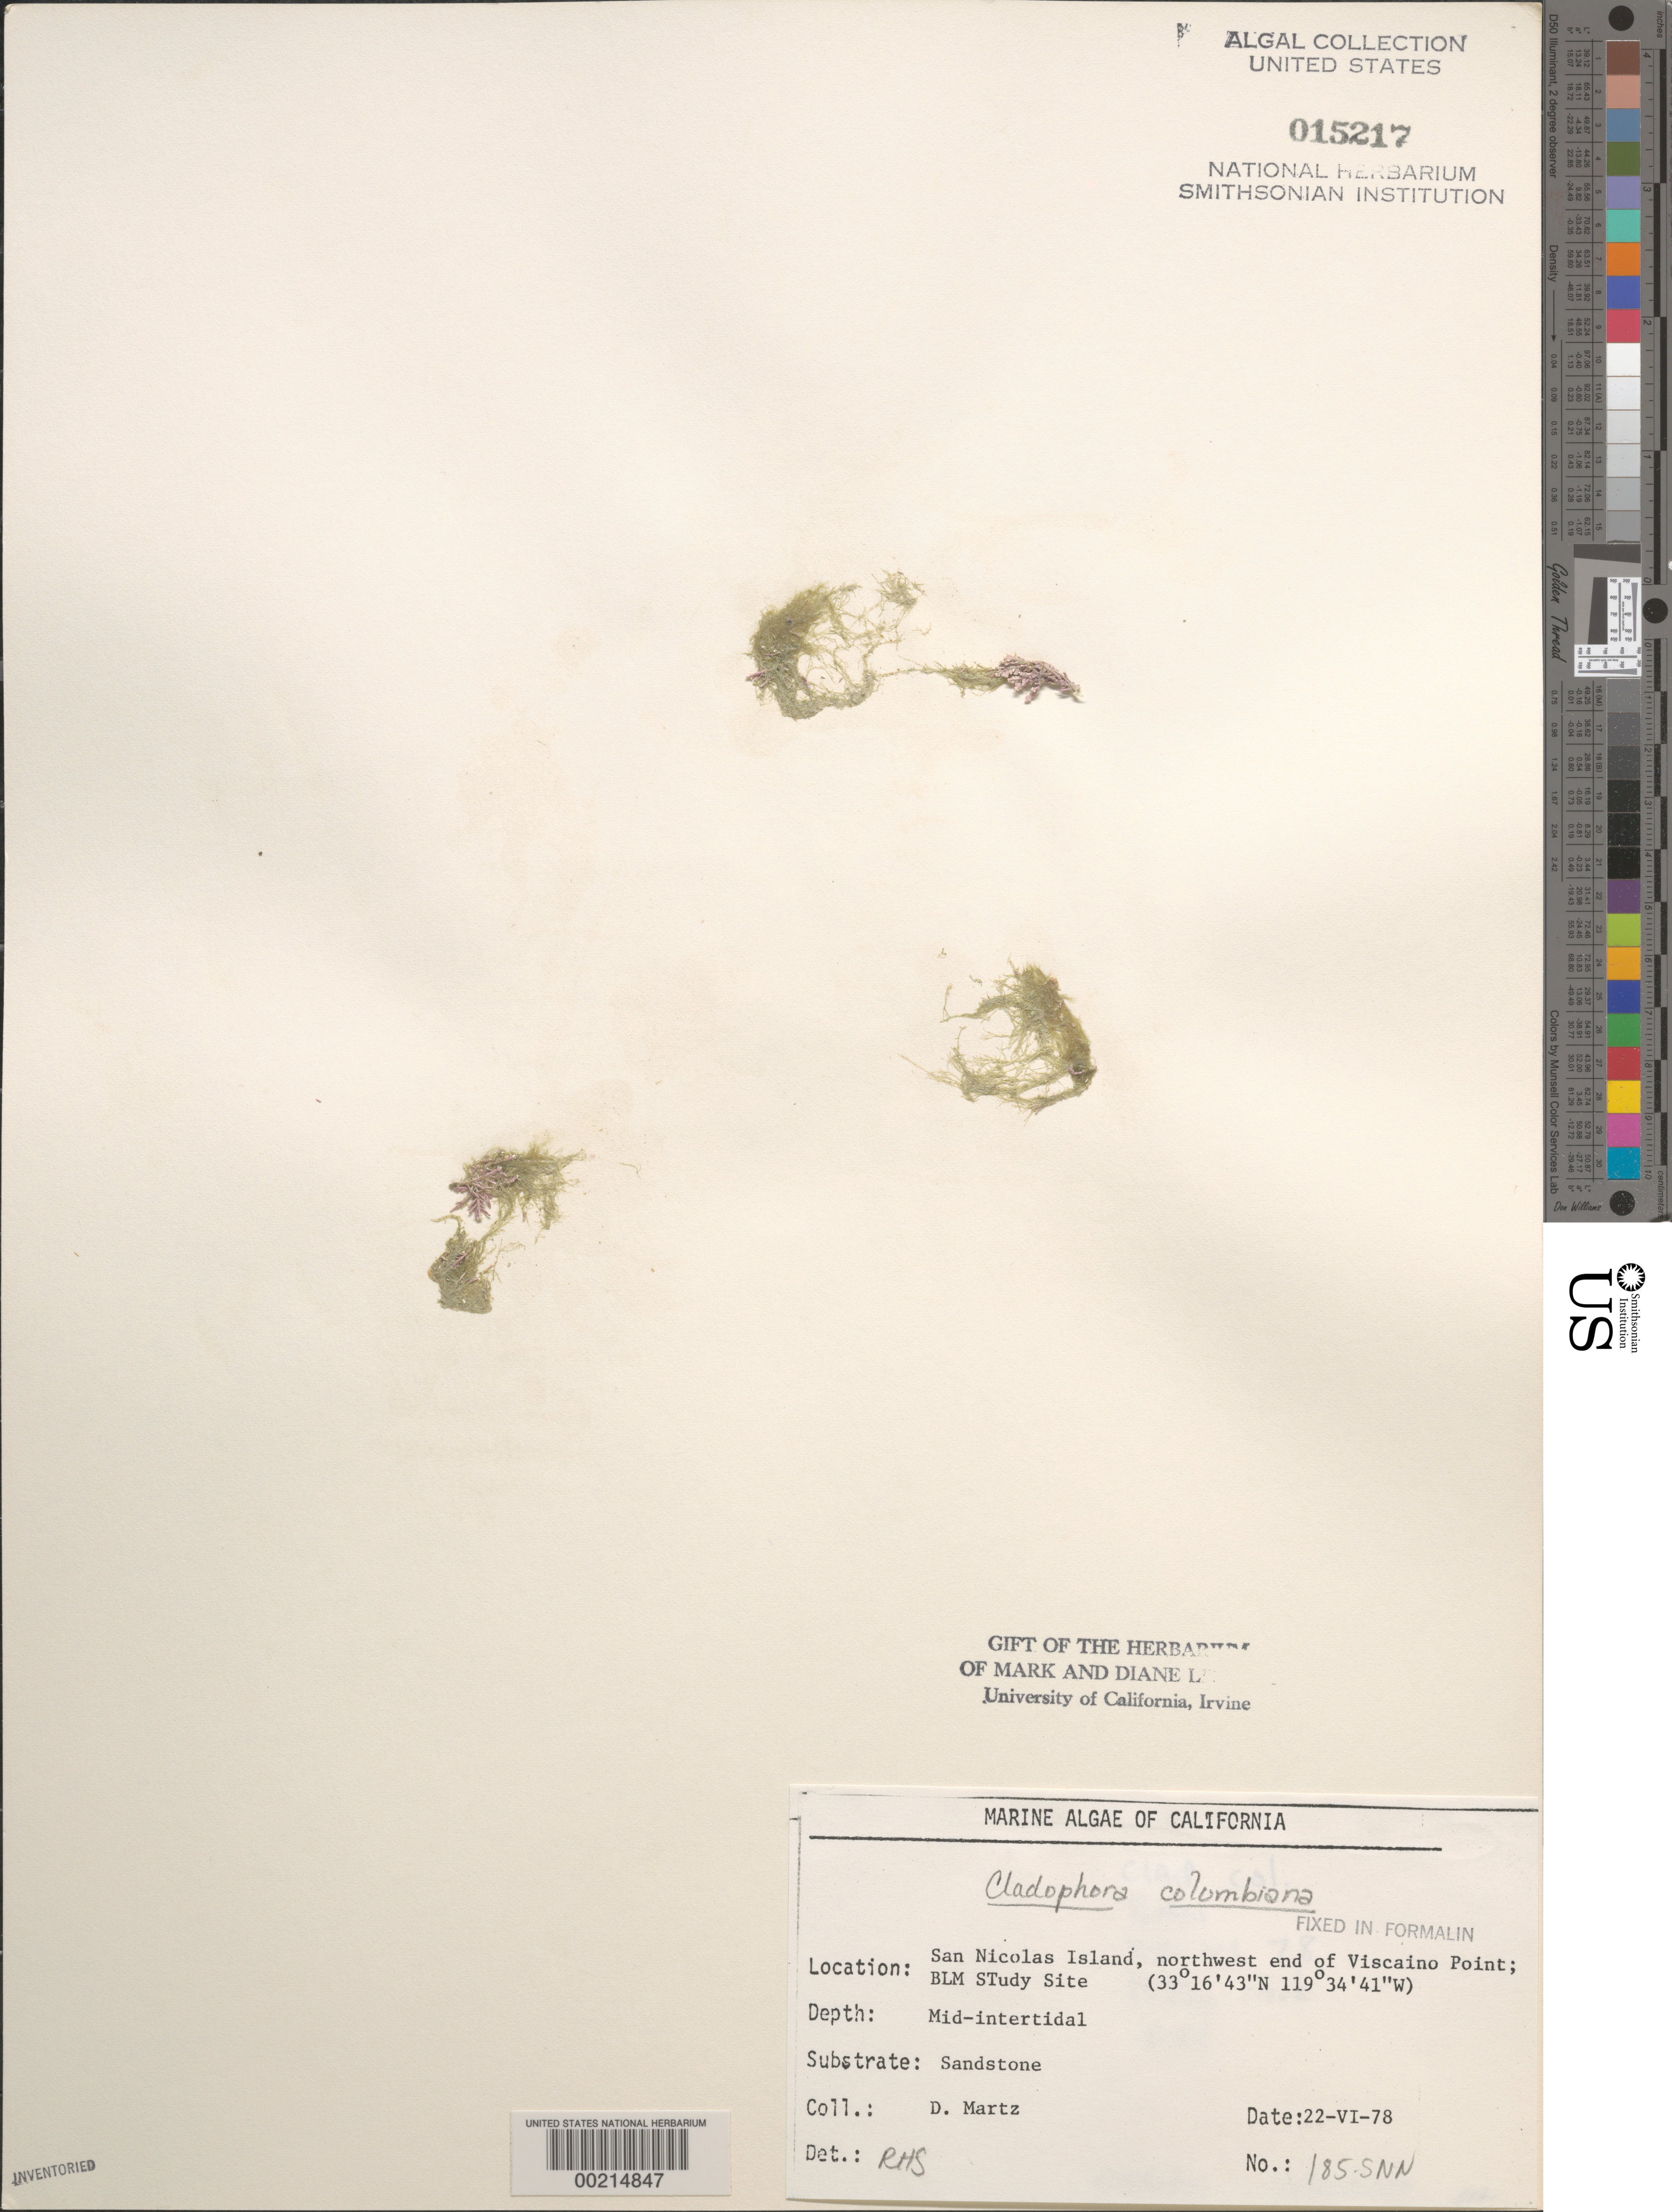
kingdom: Plantae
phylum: Chlorophyta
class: Ulvophyceae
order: Cladophorales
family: Cladophoraceae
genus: Cladophora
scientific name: Cladophora columbiana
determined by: Sims, Robert H.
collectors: D. Martz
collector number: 185-snn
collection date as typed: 22 Jun 1978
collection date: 1978-06-22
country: United States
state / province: California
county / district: Ventura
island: San Nicolas Island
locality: Viscaino Point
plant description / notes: BLM-SOCALBIGHT Rocky Intertidal Survey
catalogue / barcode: US 15217